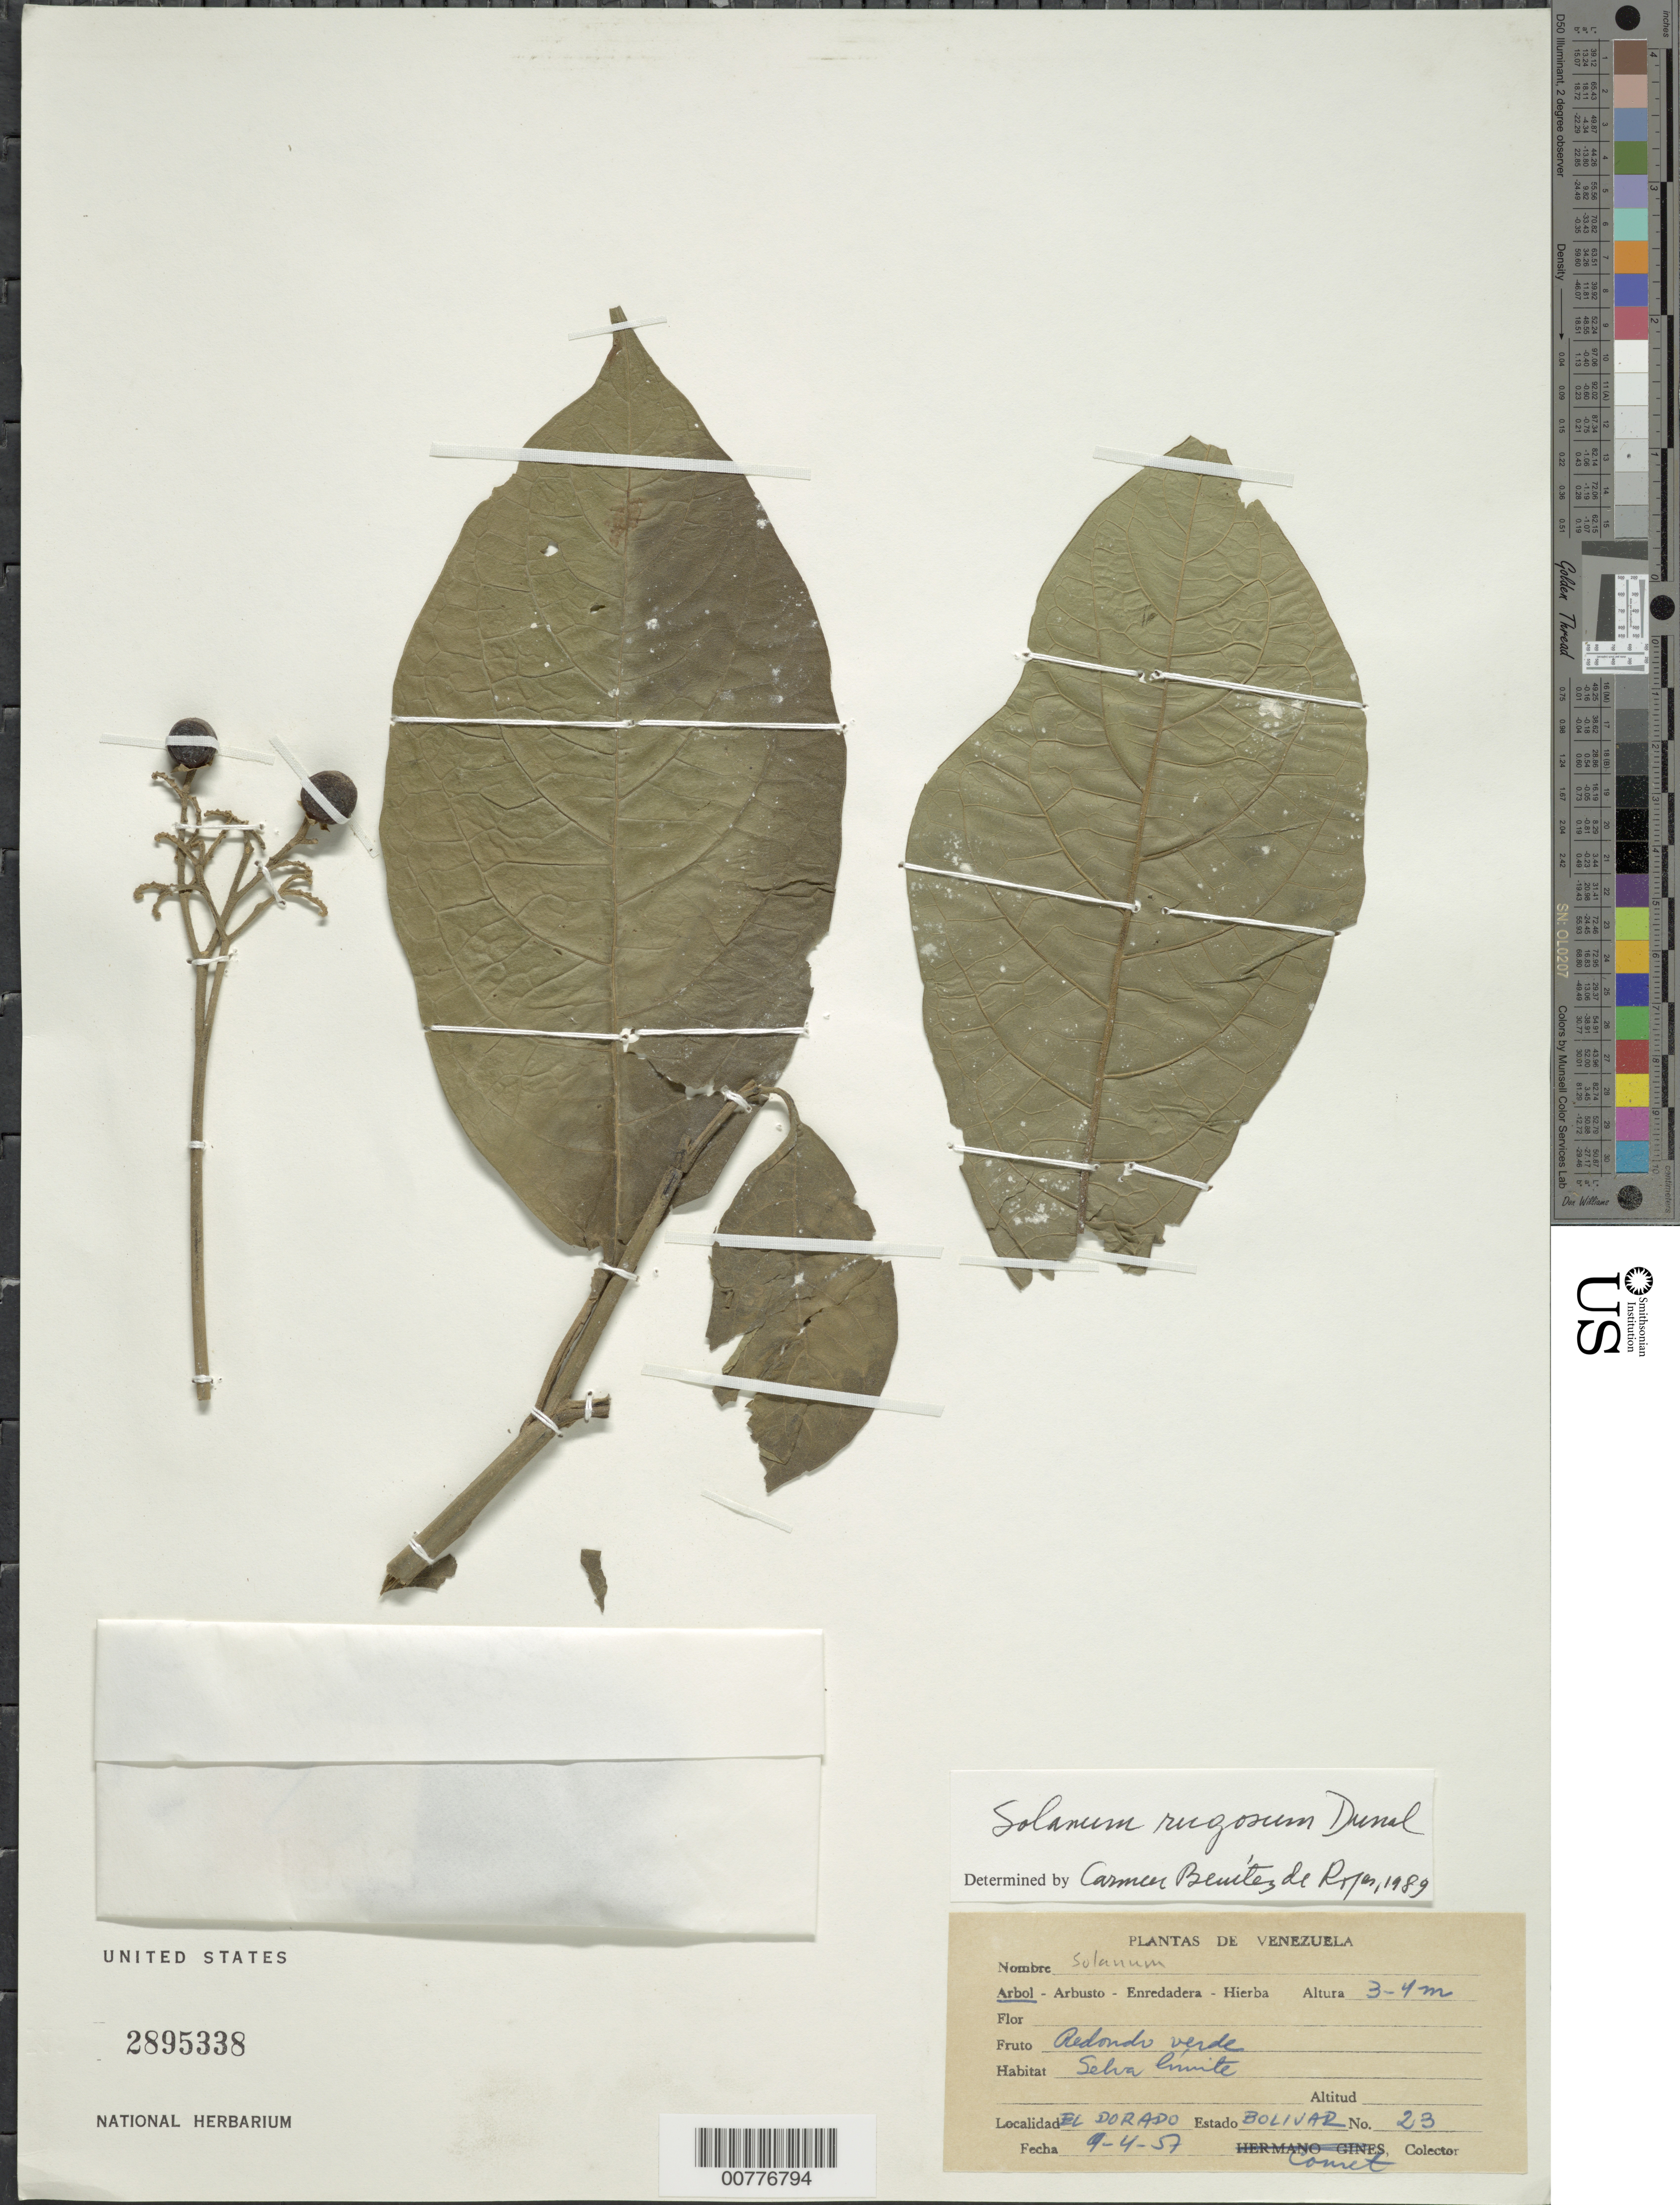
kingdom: Plantae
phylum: Tracheophyta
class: Magnoliopsida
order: Solanales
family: Solanaceae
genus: Solanum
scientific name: Solanum rugosum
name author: Dunal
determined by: Benítez, C. E.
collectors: -. Couret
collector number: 23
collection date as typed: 4 Apr 1957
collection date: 1957-04-04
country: Venezuela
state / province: Bolívar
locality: El Dorado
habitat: Edges of woods.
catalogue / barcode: US 2895338